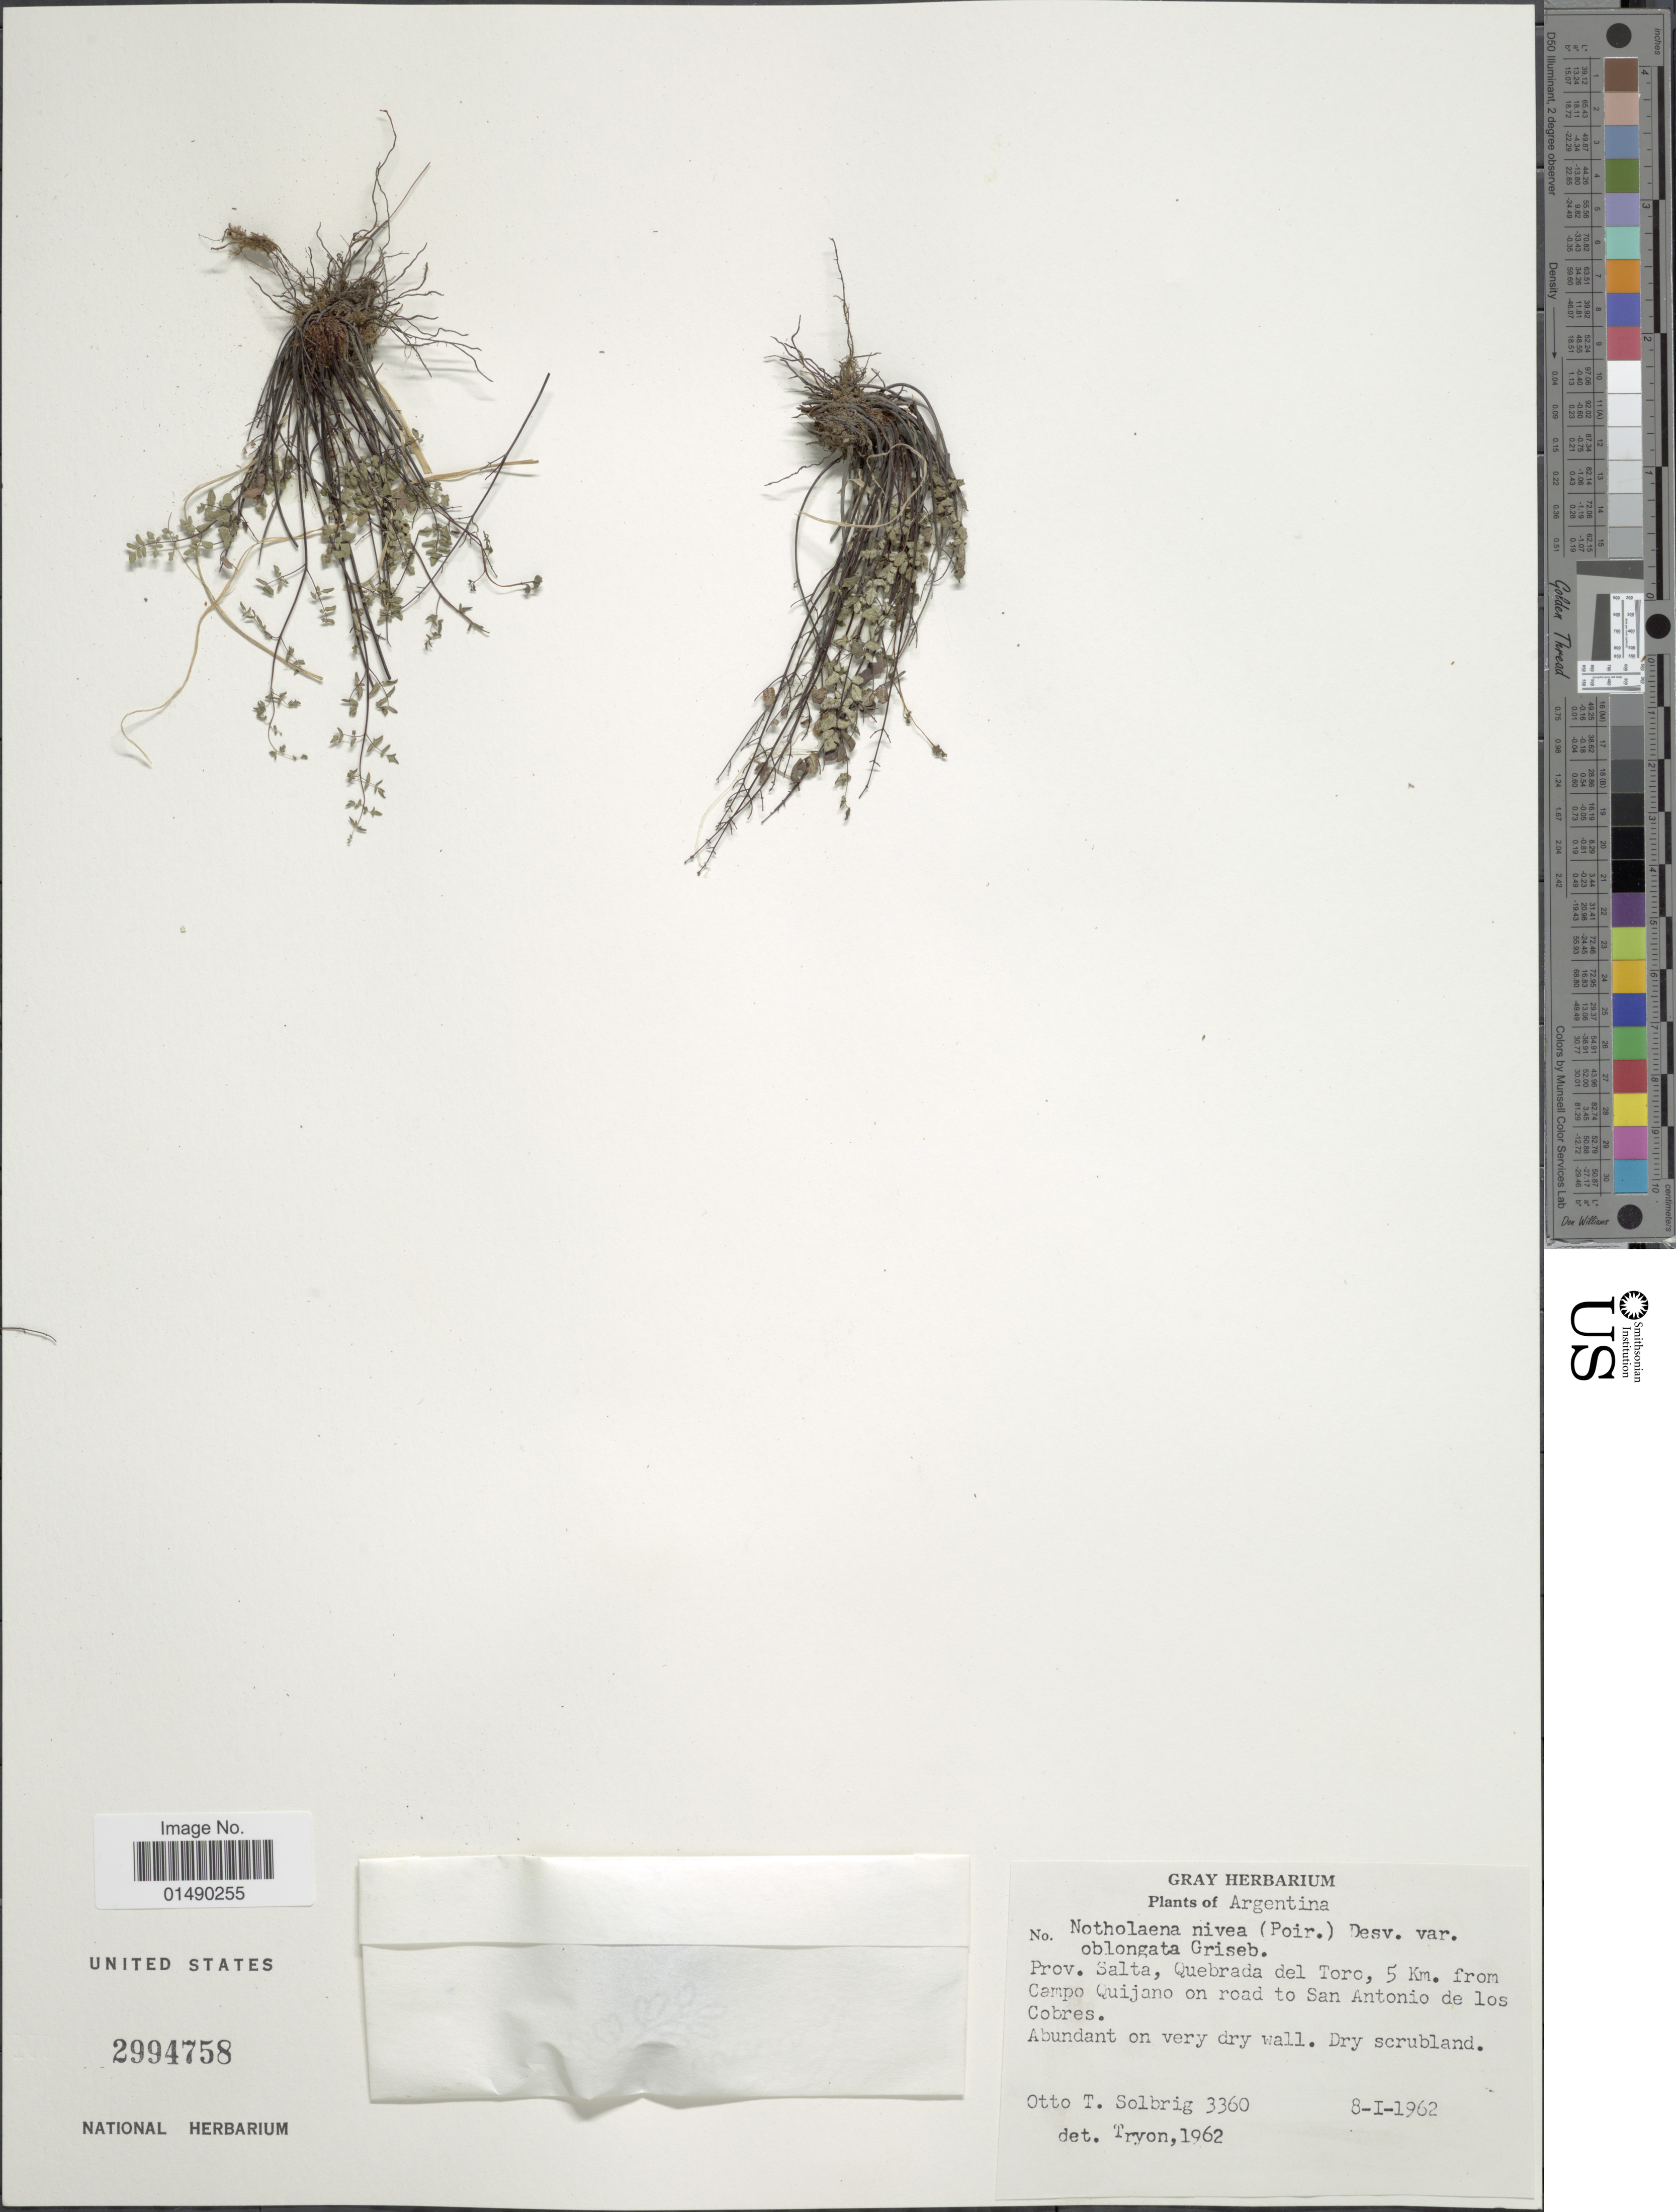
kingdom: Plantae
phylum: Tracheophyta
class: Polypodiopsida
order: Polypodiales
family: Pteridaceae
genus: Argyrochosma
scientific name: Argyrochosma nivea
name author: (Poir.) Windham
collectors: O. T. Solbrig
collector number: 3360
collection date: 1962-01-08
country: Argentina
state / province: Salta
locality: Argentina, Quebrada del Toro, 5 km. from Campo Quijano on road to San Antonio de los Cobres.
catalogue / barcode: US 2994758